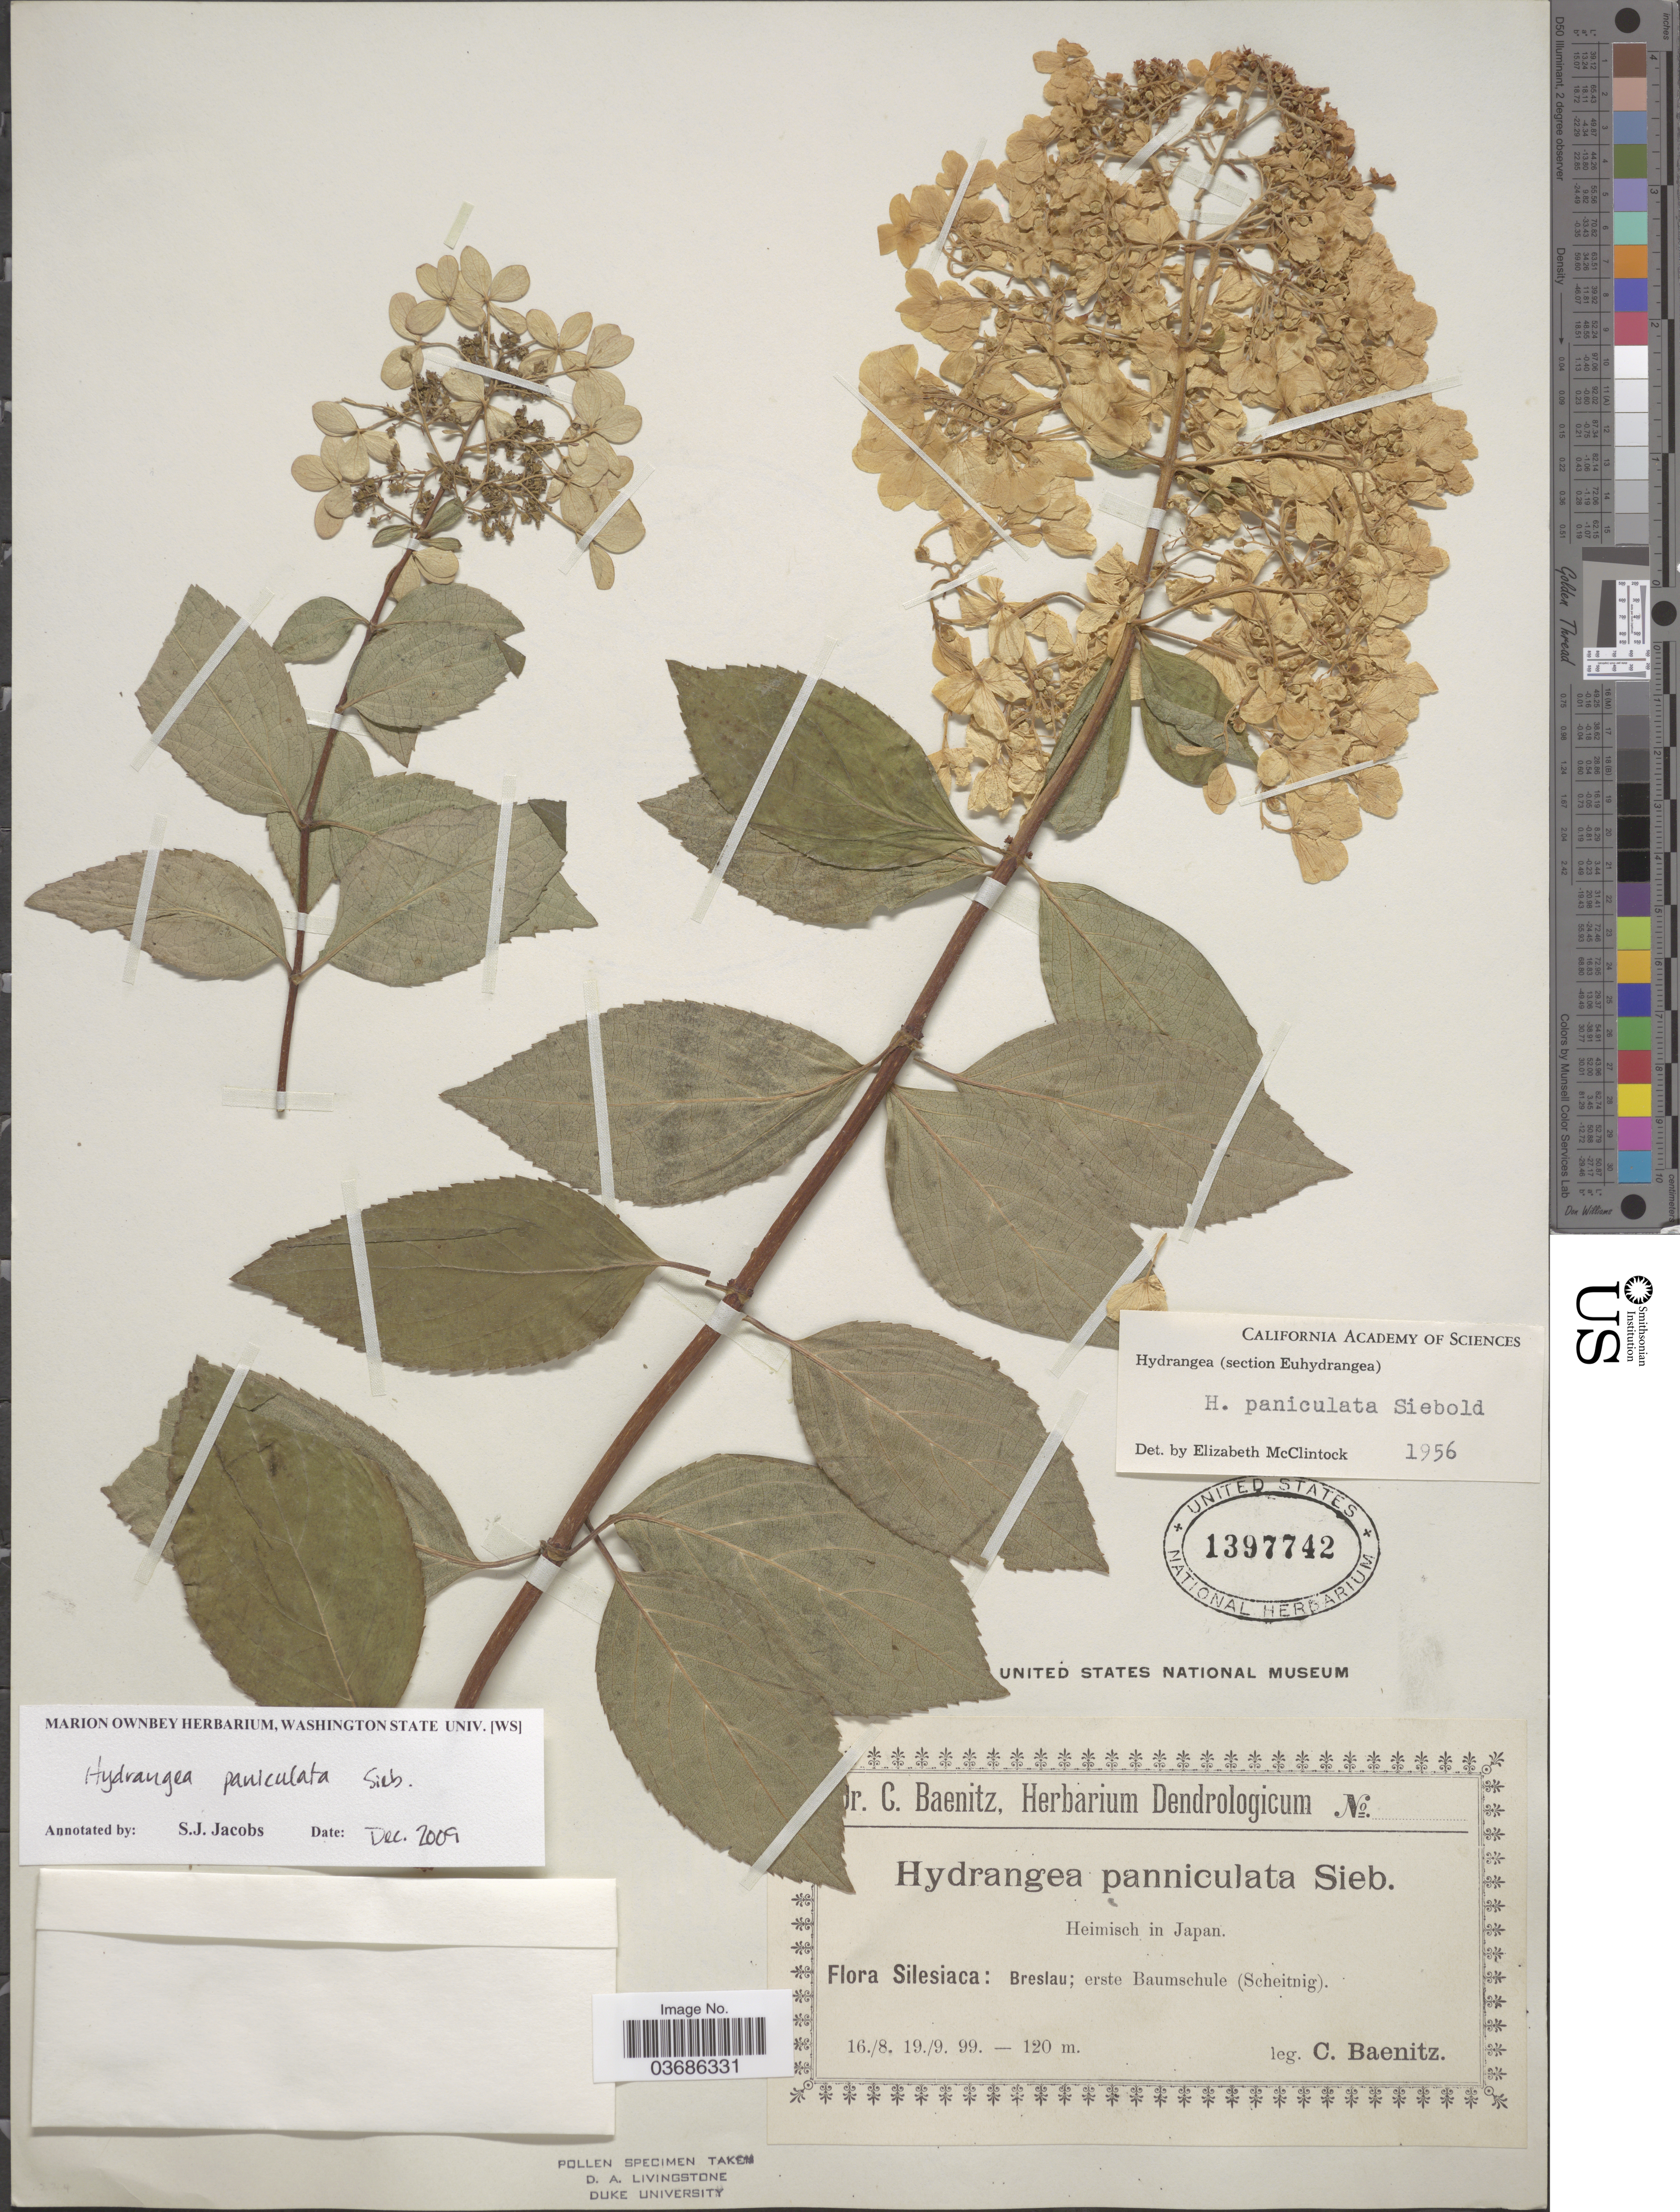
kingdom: Plantae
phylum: Tracheophyta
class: Magnoliopsida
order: Cornales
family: Hydrangeaceae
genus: Hydrangea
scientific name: Hydrangea paniculata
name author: Siebold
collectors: C. G. Baenitz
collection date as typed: Transcribed d/m/y: 16/8/99 to 19/9/99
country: Japan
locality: Silesiaca: Breslau; erste Baumschule (Scheitnig).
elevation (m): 120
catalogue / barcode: US 1397742